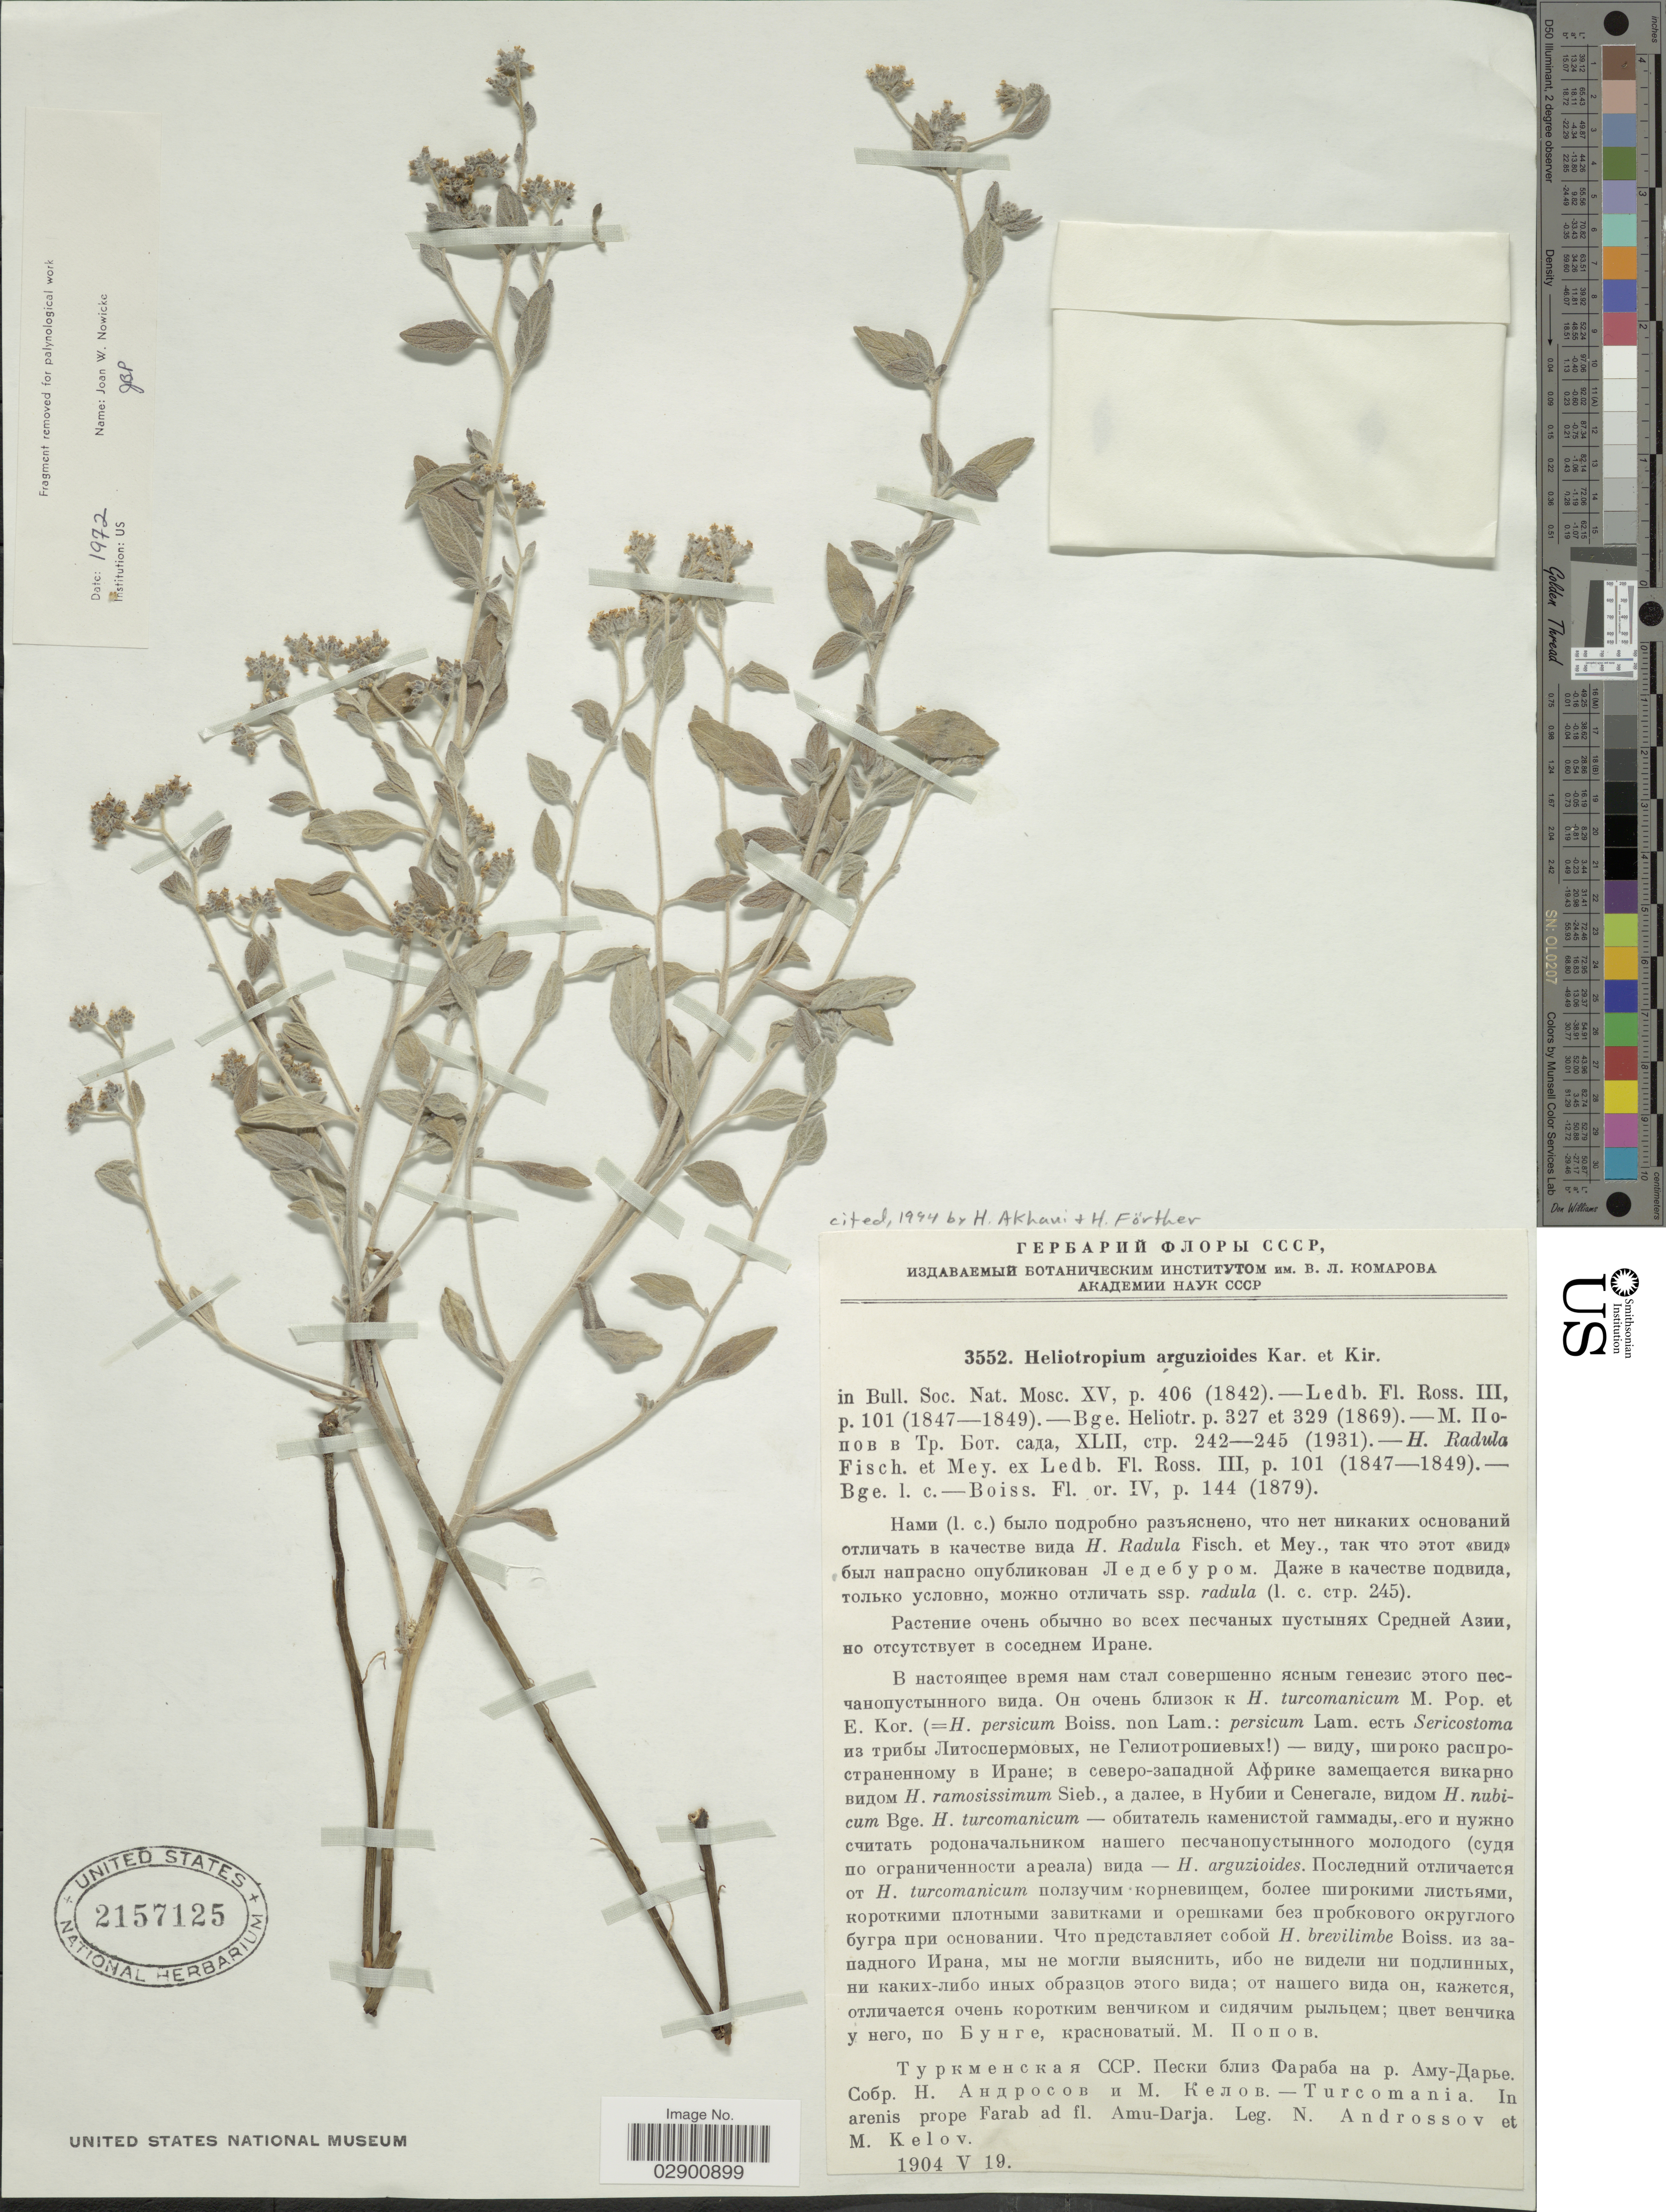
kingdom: Plantae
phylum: Tracheophyta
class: Magnoliopsida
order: Boraginales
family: Heliotropiaceae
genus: Heliotropium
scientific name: Heliotropium arguzioides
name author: Kar. & Kir.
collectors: N. Androssov & M. Kelov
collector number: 3552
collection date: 1904-05-19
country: Turkmenistan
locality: Turcomania. In arenis prope Farab ad fl. Amu-Darja.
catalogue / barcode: US 2157125